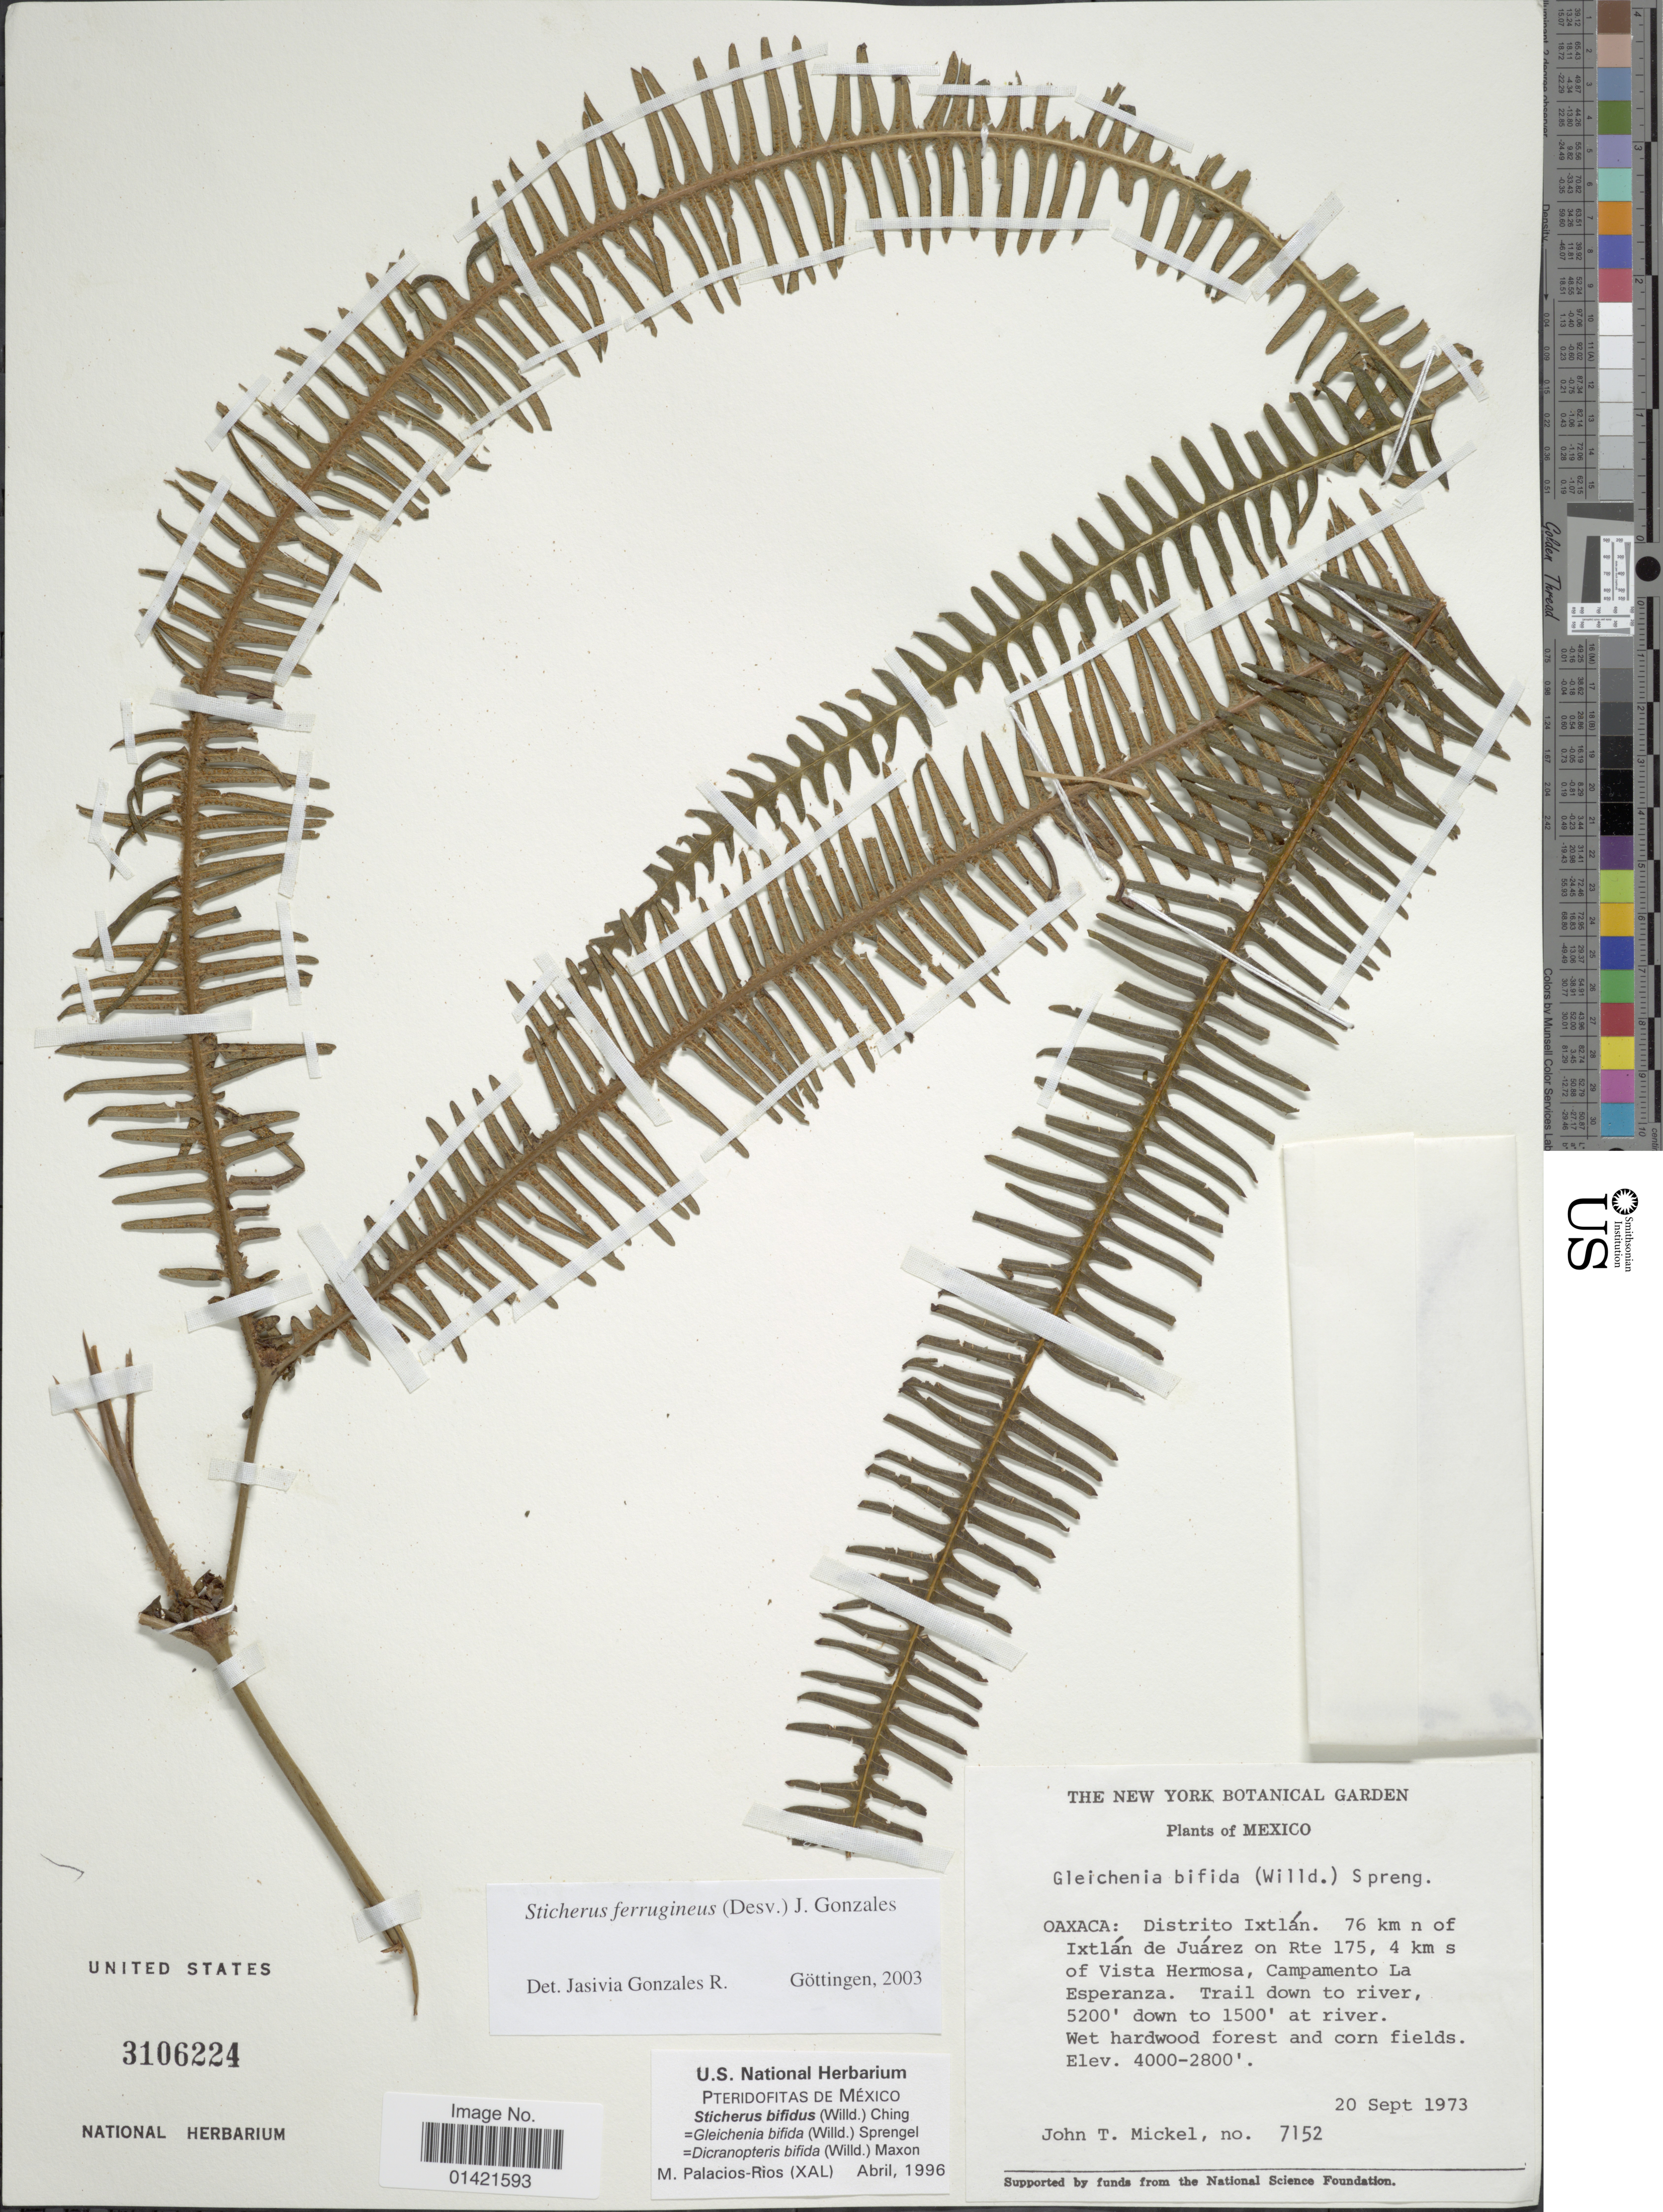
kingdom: Plantae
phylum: Tracheophyta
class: Polypodiopsida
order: Gleicheniales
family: Gleicheniaceae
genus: Sticherus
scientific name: Sticherus ferrugineus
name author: (Desv.) J. Gonzales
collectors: J. T. Mickel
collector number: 7152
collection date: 1973-09-20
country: Mexico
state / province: Oaxaca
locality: Distrito Ixtlan. 76 km n of Ixtlan de Juarez on Rte 175, 4 km s of Vista Hermosa, Campamento La Esperanza. Trail down to river, 5200' down to 1500' at river.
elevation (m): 853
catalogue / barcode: US 3106224